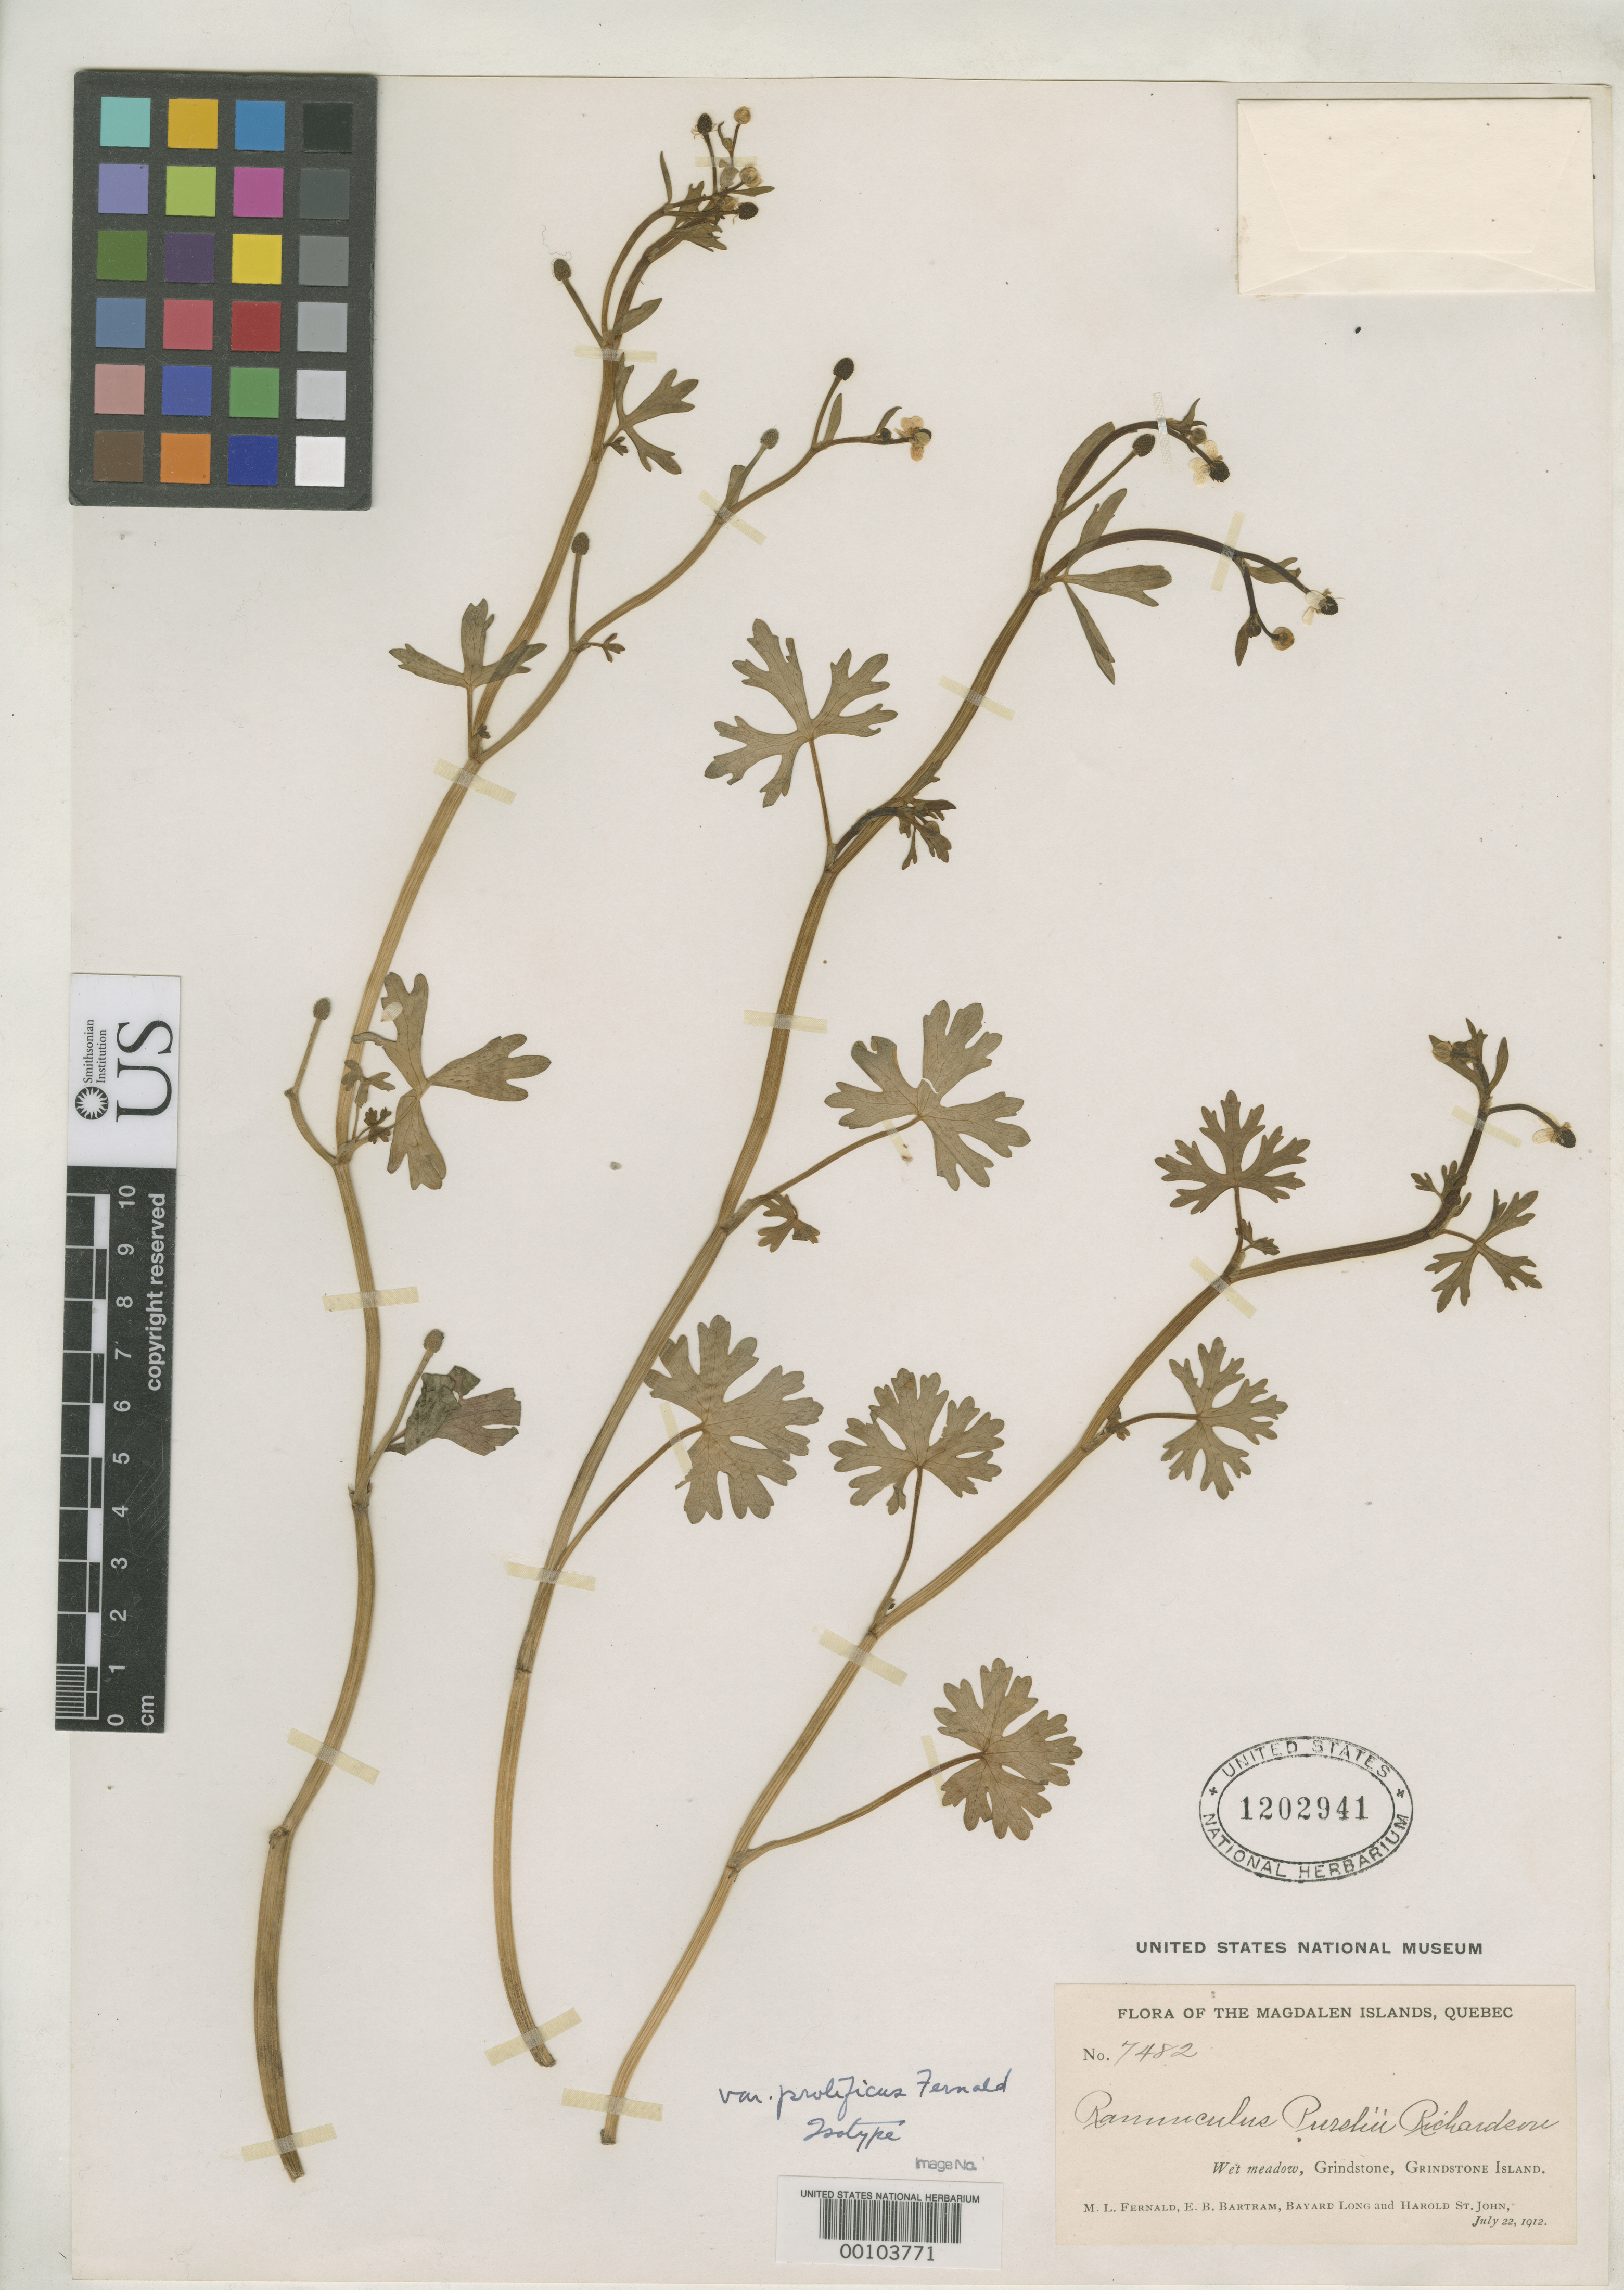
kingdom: Plantae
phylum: Tracheophyta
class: Magnoliopsida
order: Ranunculales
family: Ranunculaceae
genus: Ranunculus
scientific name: Ranunculus purshii var. prolificus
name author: Fernald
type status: Isotype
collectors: M. L. Fernald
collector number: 7482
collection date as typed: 22 Jul 1912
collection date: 1912-07-22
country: Canada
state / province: Quebec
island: Grindstone Island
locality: Grindstone.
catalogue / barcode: US 1202941